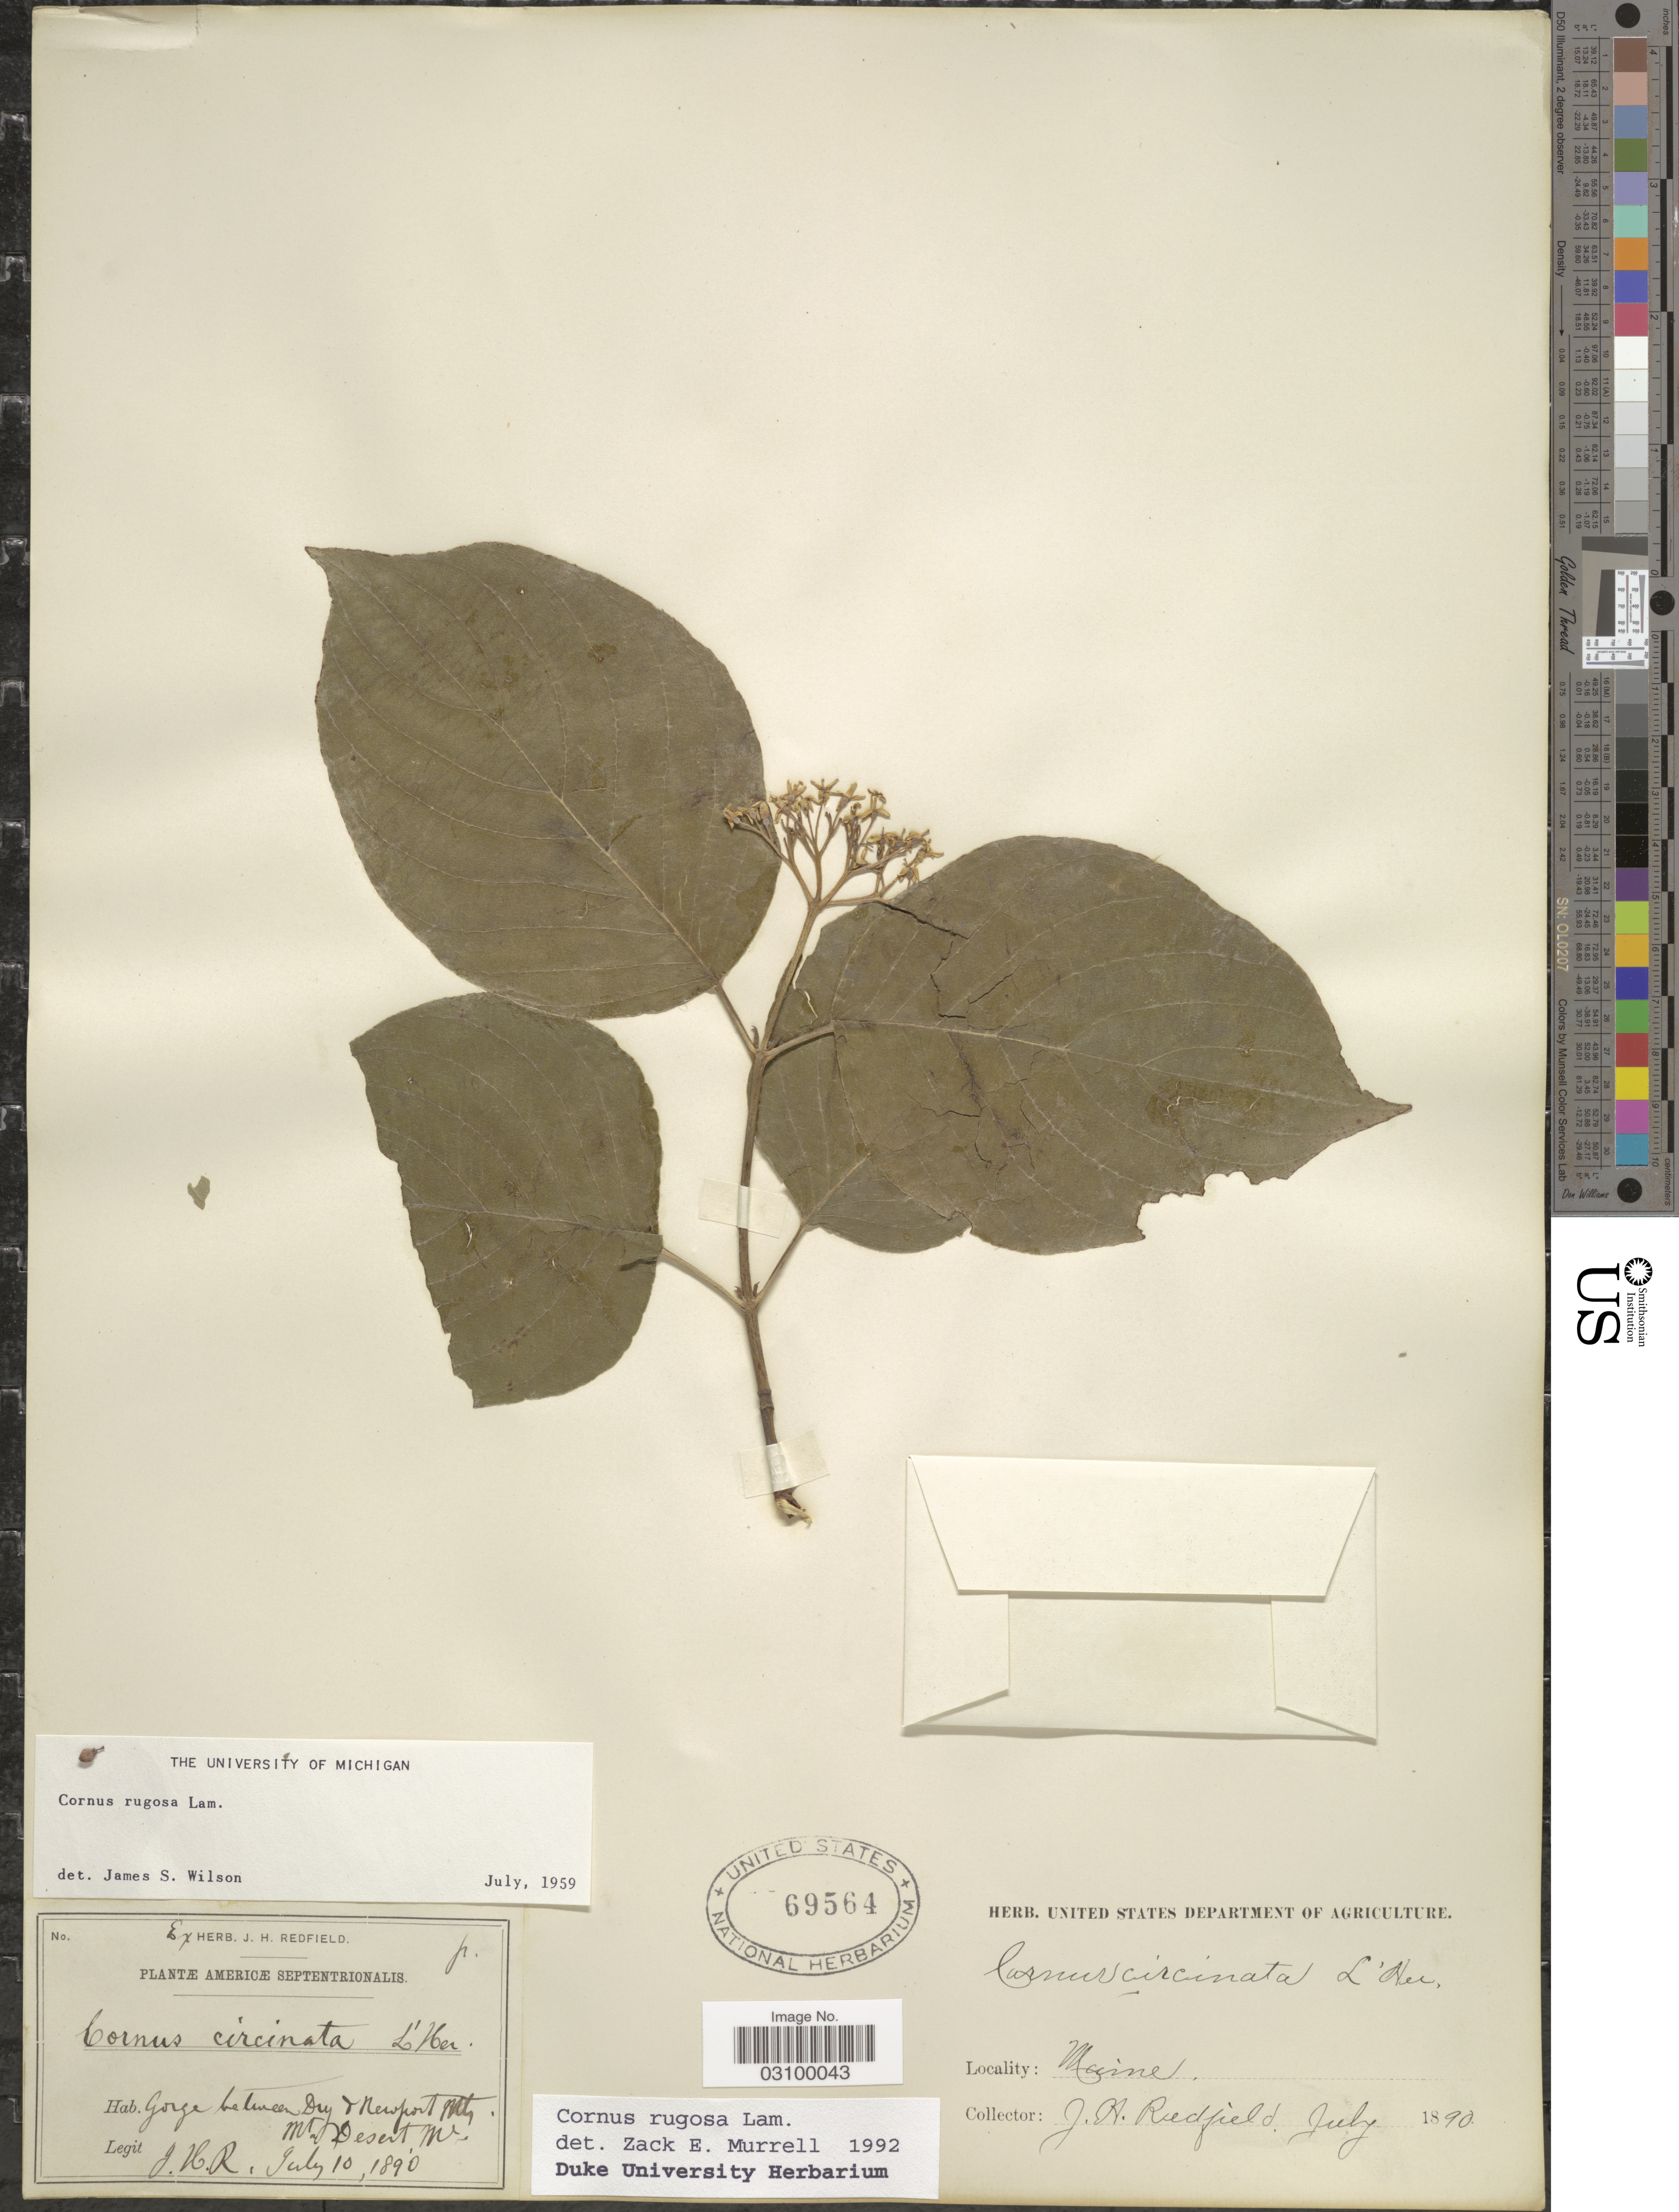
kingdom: Plantae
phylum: Tracheophyta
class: Magnoliopsida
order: Cornales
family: Cornaceae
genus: Cornus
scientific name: Cornus rugosa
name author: Lam.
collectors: J. Redfield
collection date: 1890-07-10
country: United States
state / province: Maine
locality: Gorge between Dry & Newfort Mts. Mt. Desert.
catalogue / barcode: US 69564